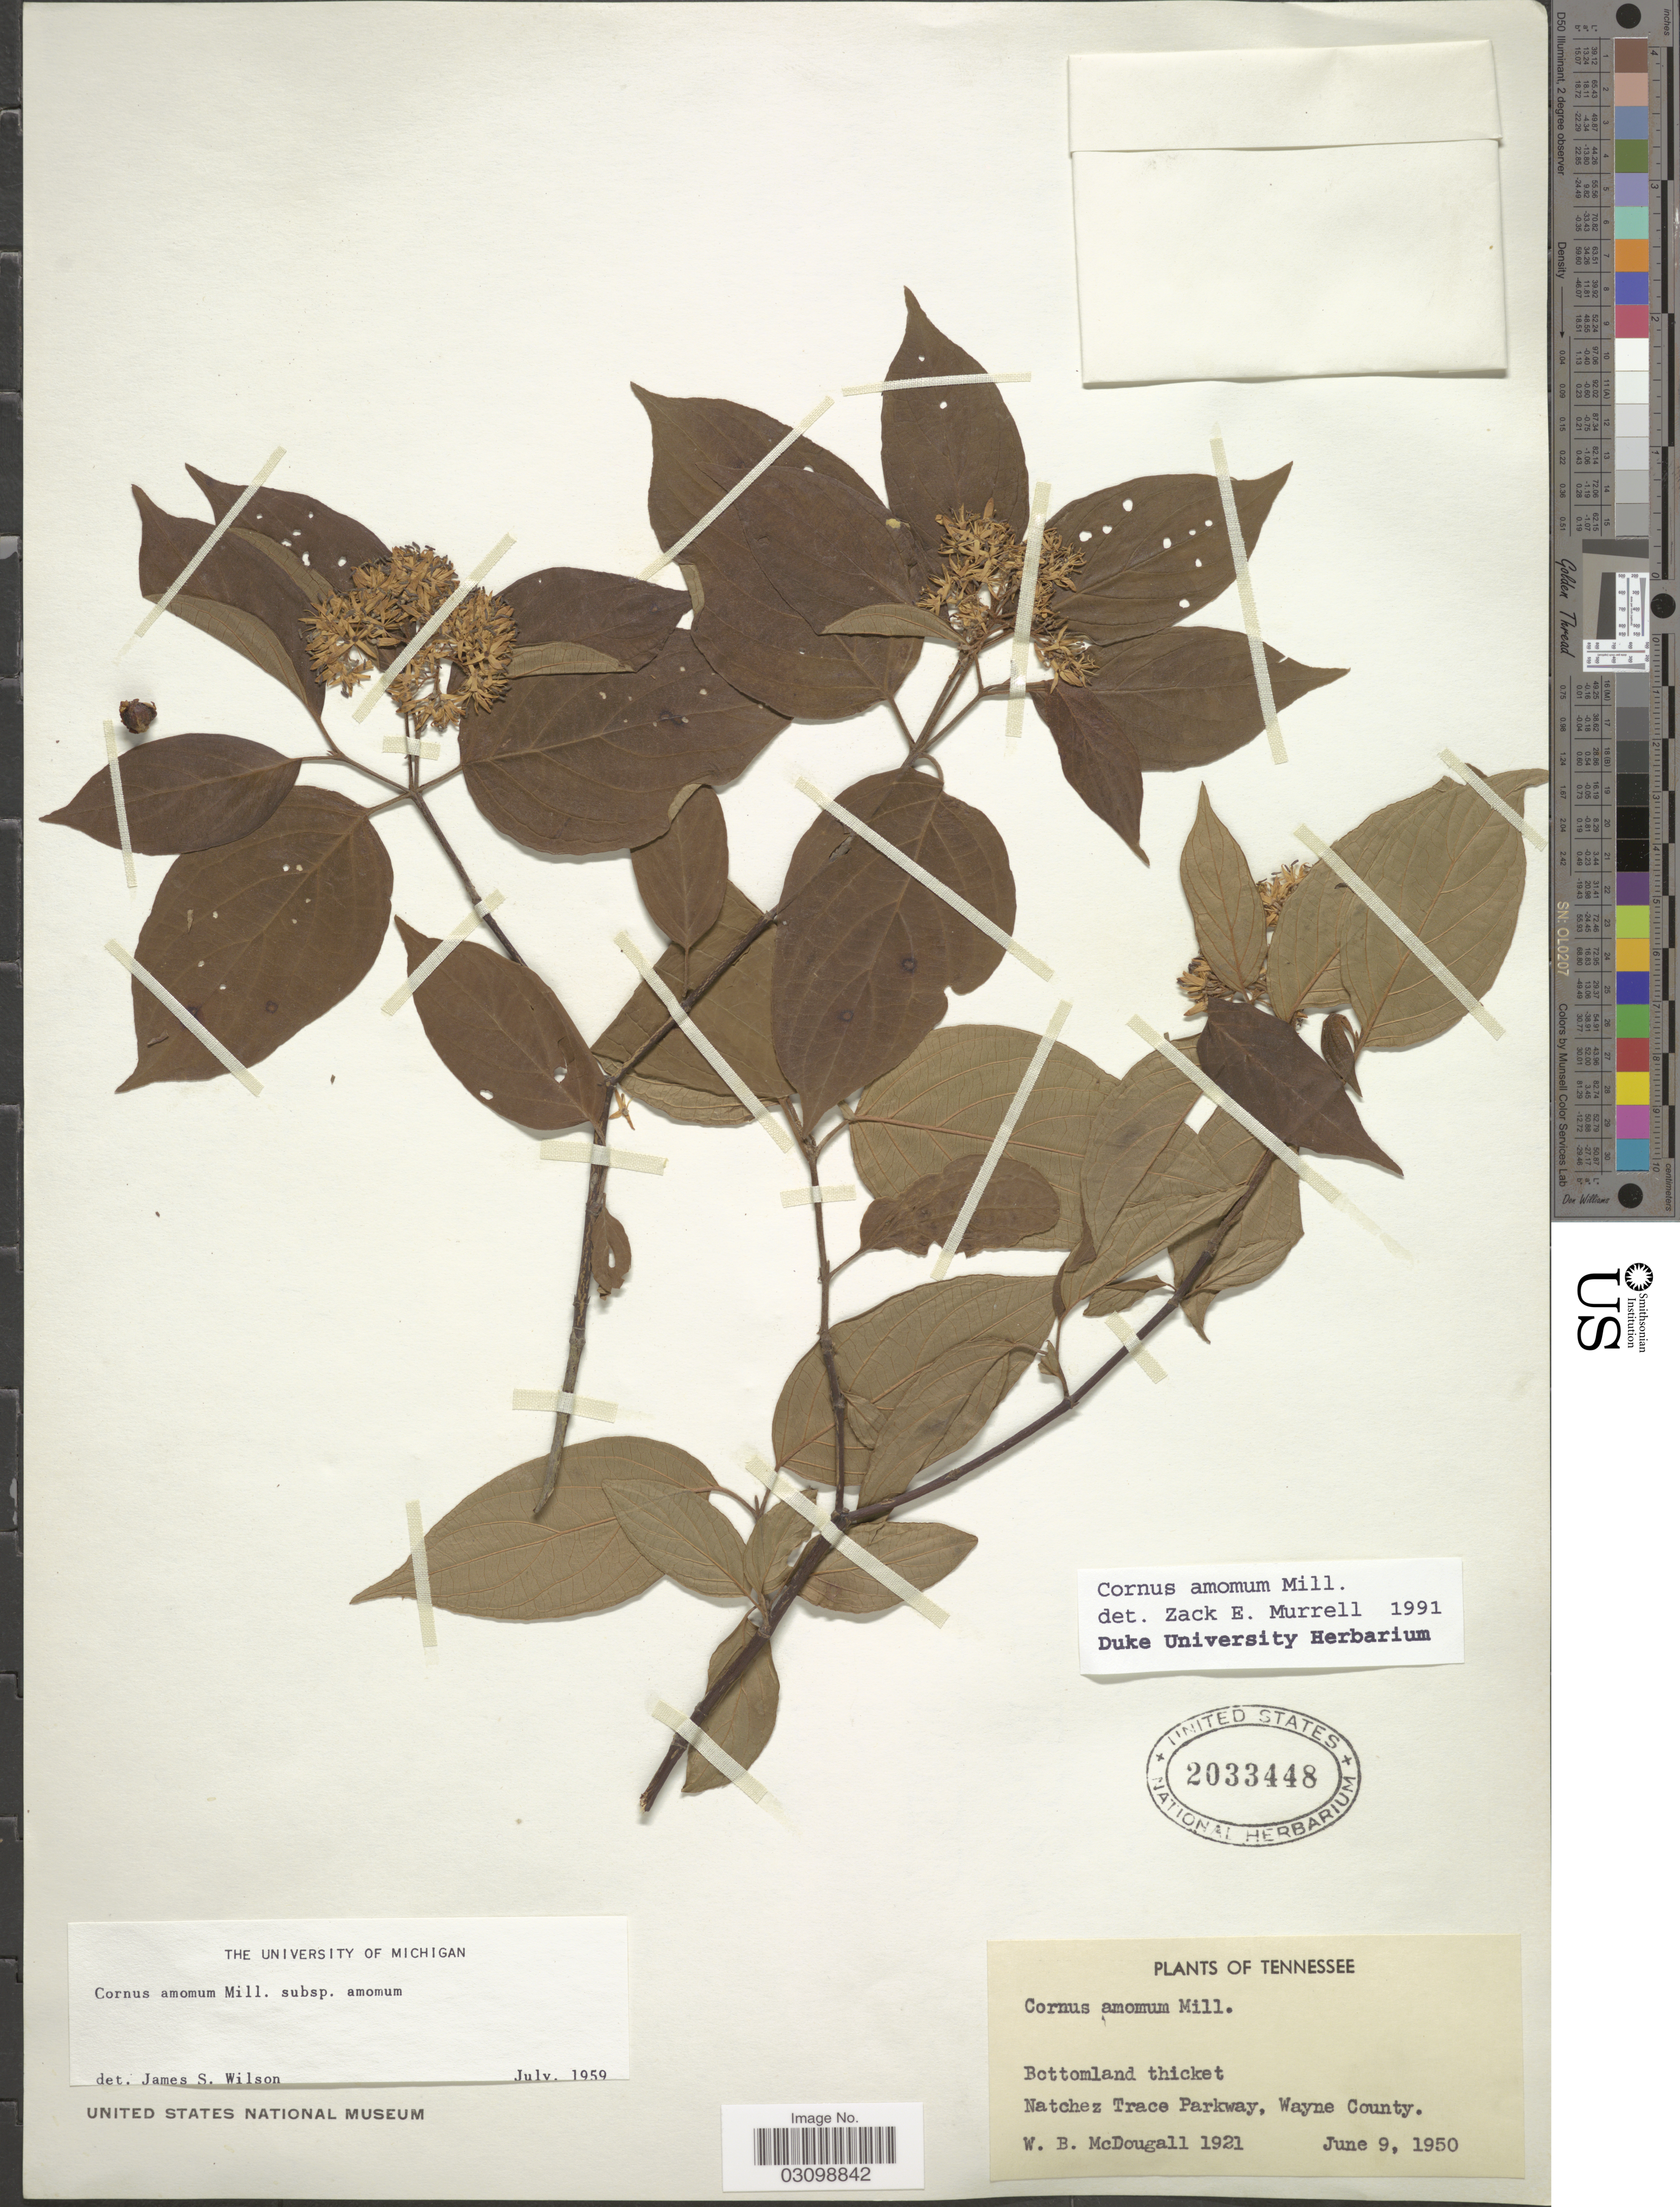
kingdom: Plantae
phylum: Tracheophyta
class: Magnoliopsida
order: Cornales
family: Cornaceae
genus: Cornus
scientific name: Cornus amomum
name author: Mill.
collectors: W. B. McDougall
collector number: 1921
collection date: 1950-06-09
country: United States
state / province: Tennessee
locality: Natchez Trace Parkway, Wayne County.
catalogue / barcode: US 2033448